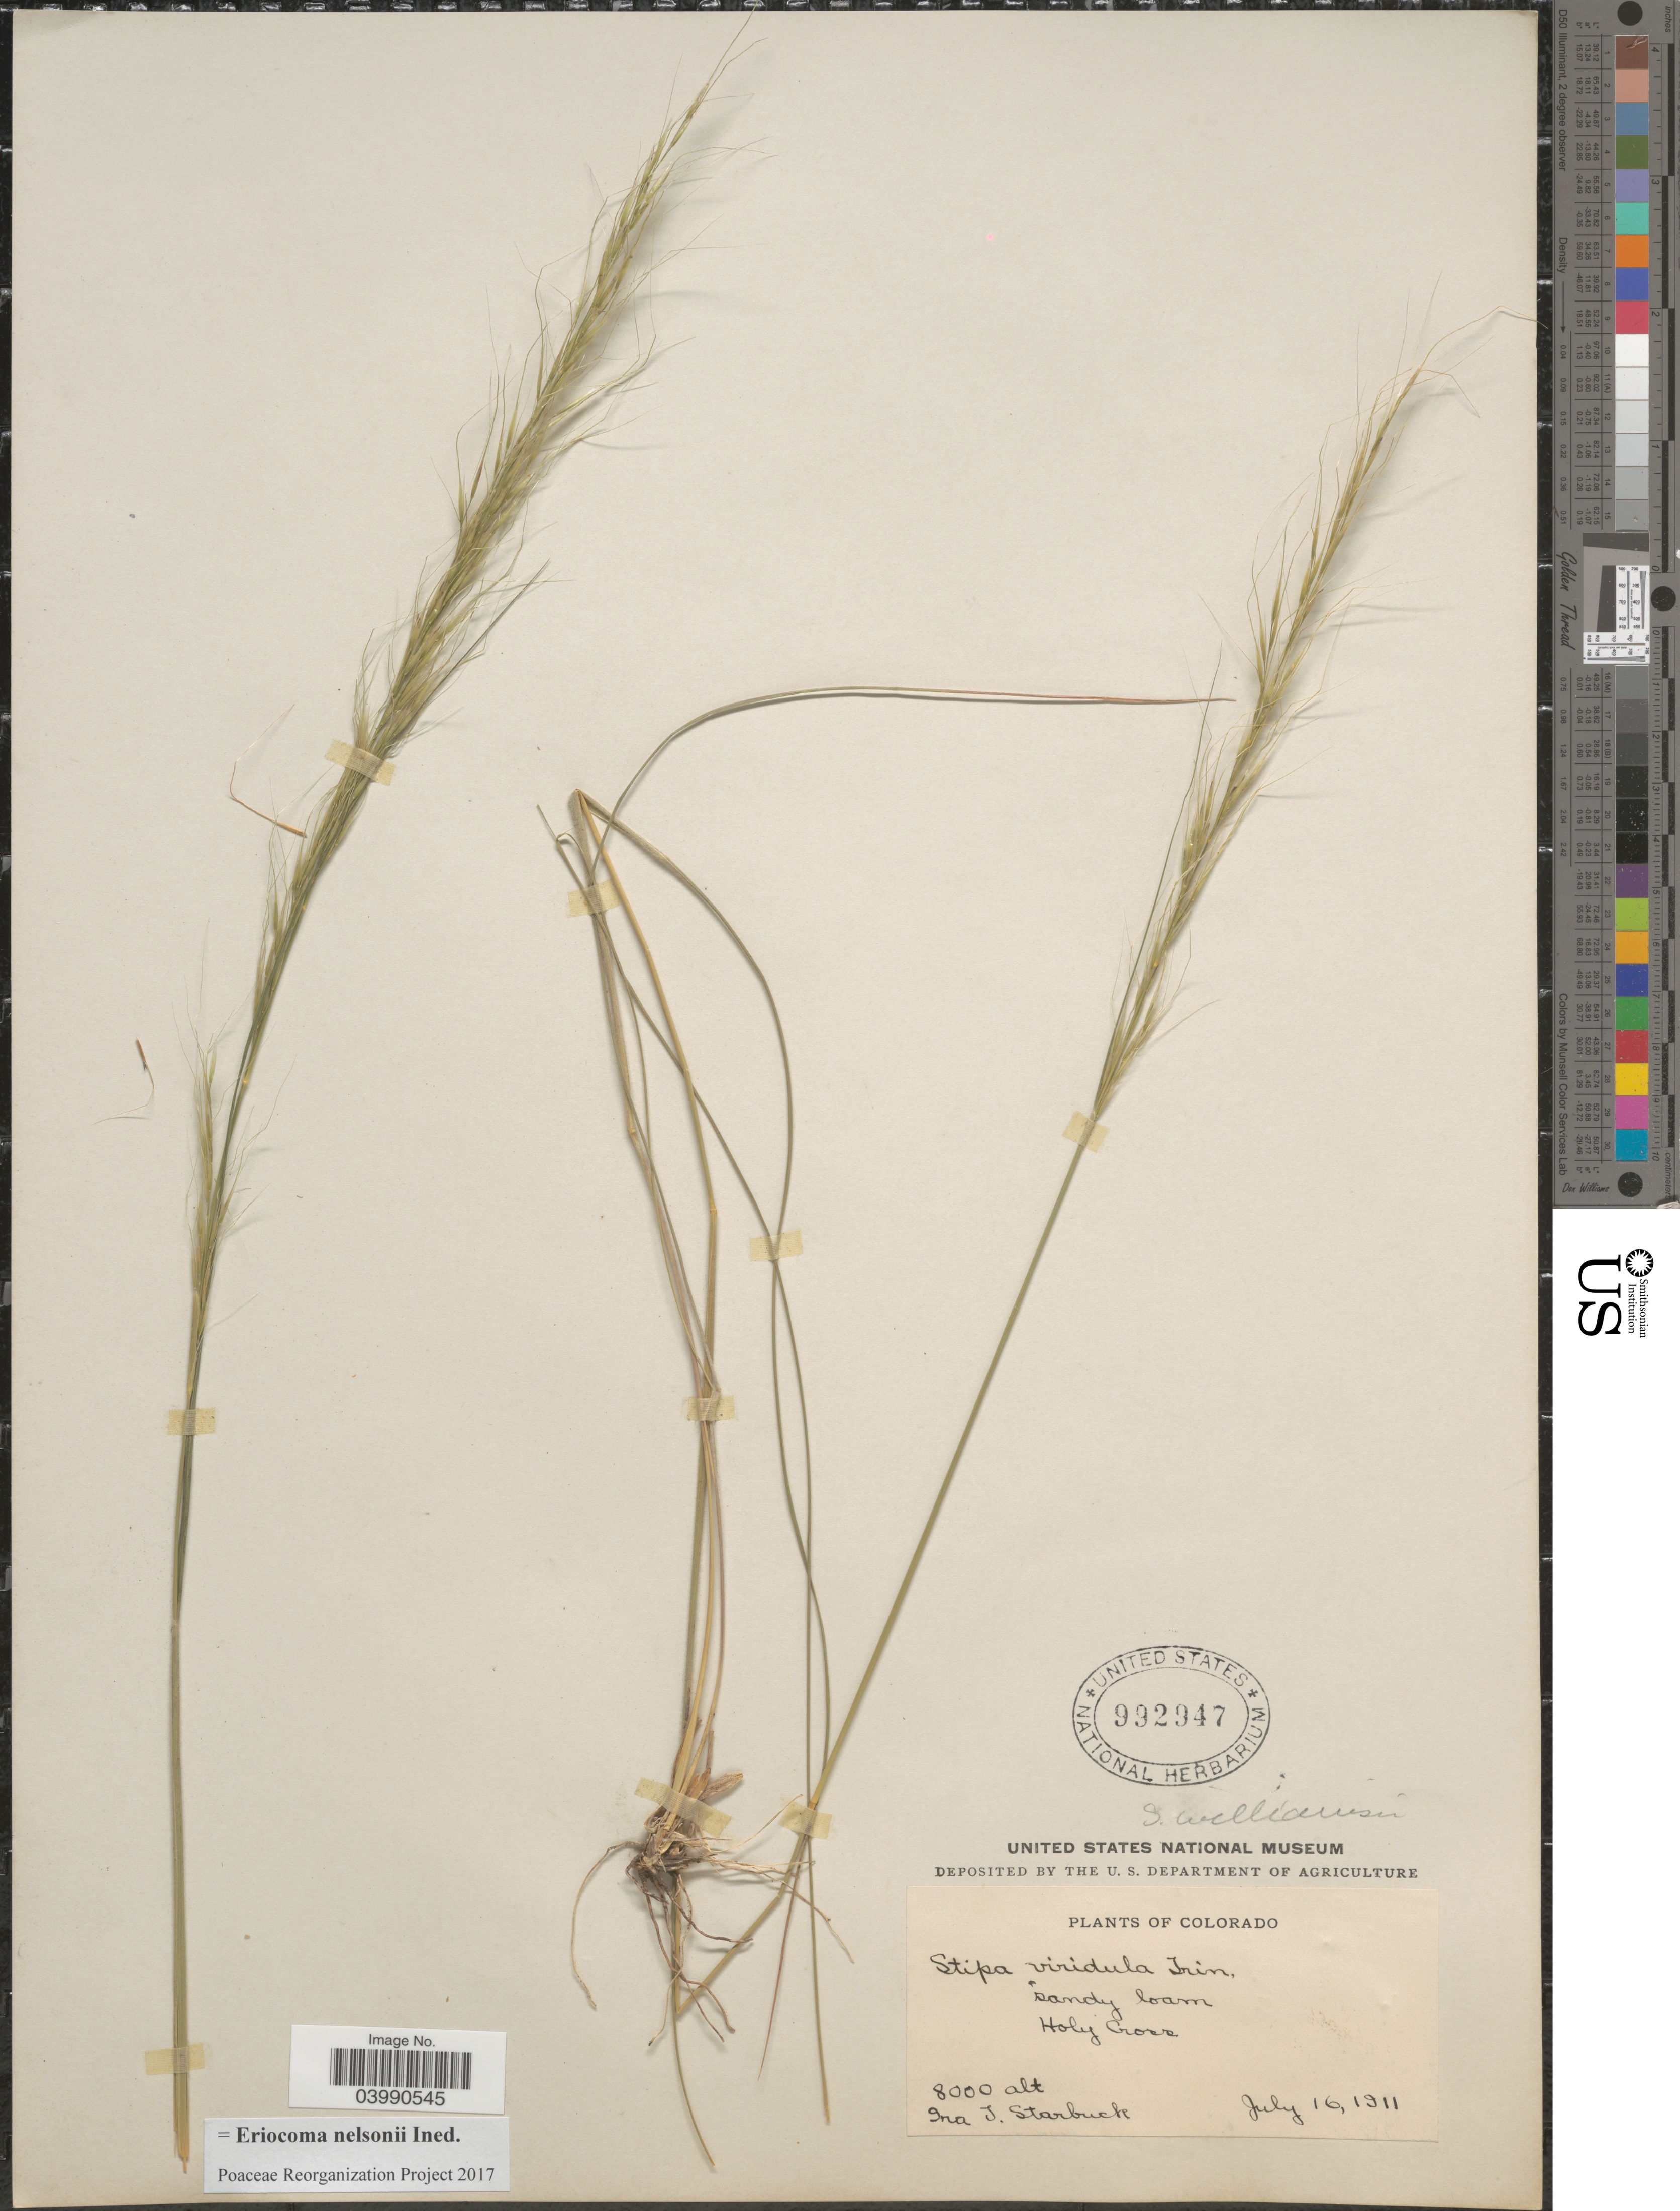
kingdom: Plantae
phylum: Tracheophyta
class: Liliopsida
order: Poales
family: Poaceae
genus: Eriocoma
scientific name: Eriocoma nelsonii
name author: (Scribn.) Romasch.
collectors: I. Starbuck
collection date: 1911-07-16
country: United States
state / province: Colorado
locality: Holy Cross.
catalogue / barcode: US 992947